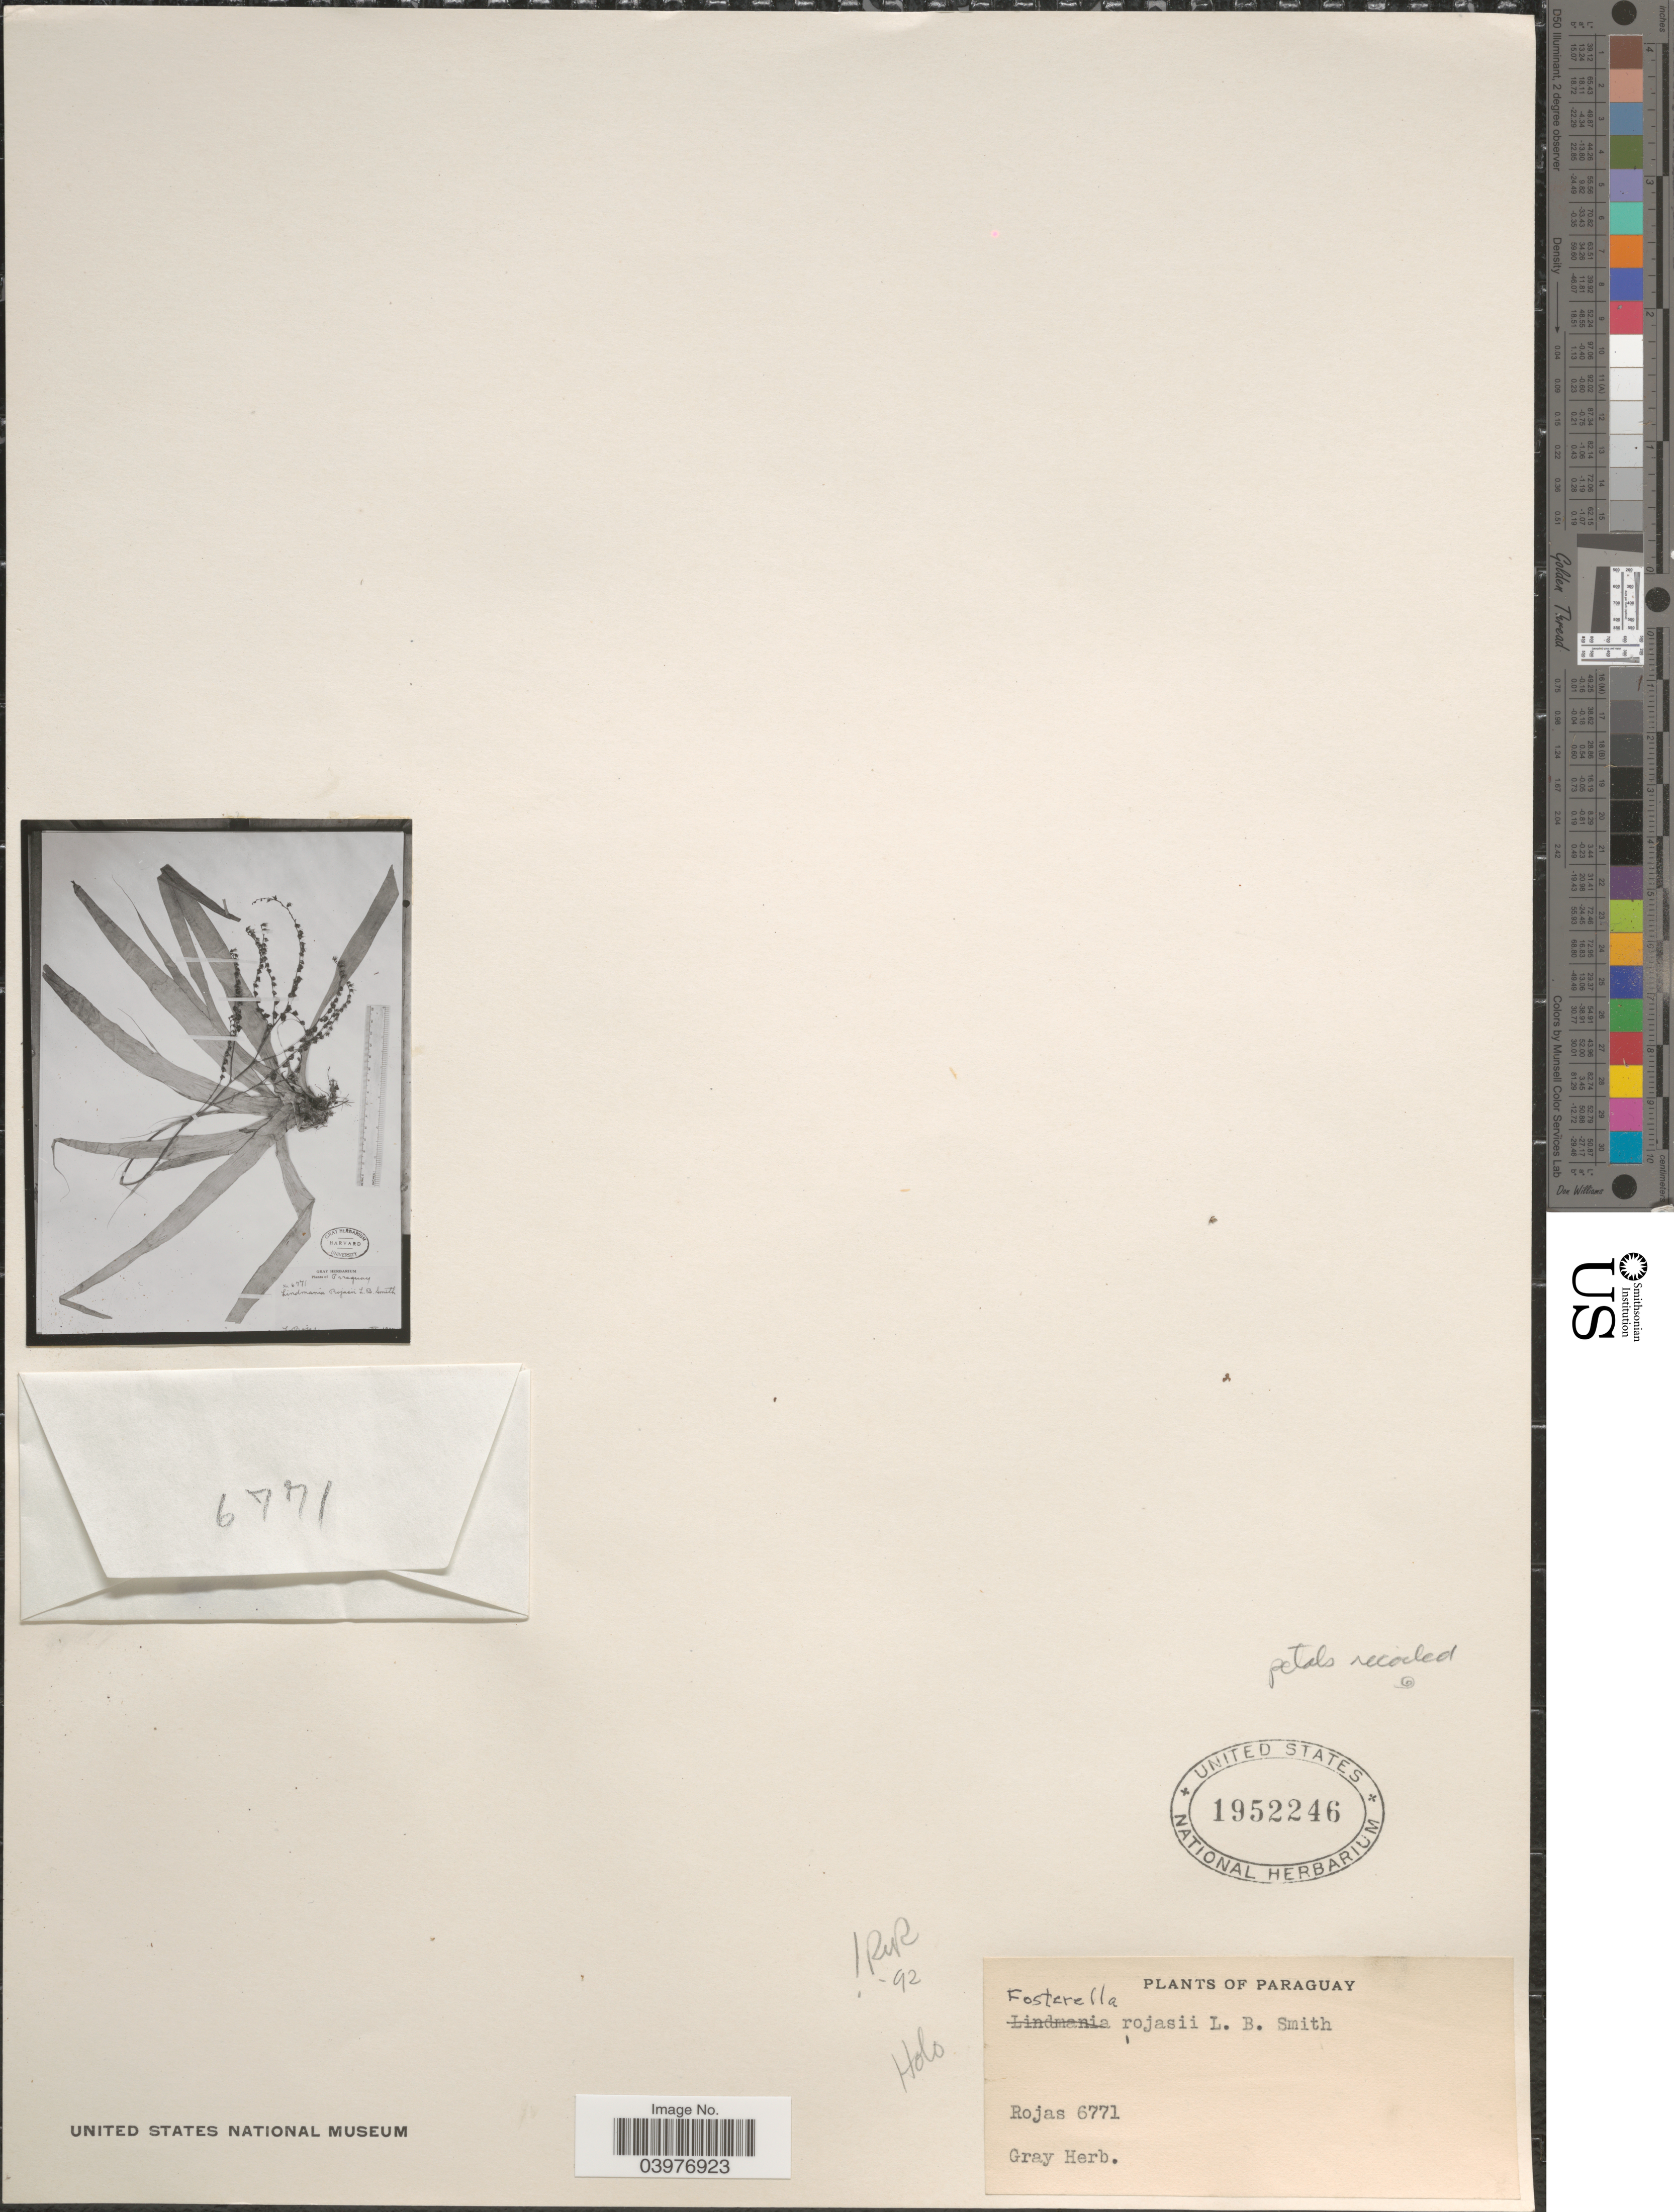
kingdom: Plantae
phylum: Tracheophyta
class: Liliopsida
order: Poales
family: Bromeliaceae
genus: Fosterella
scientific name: Fosterella rojasii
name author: L.B. Sm.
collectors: Rojas, --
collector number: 6771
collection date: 1914-03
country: Paraguay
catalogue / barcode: US 1952246